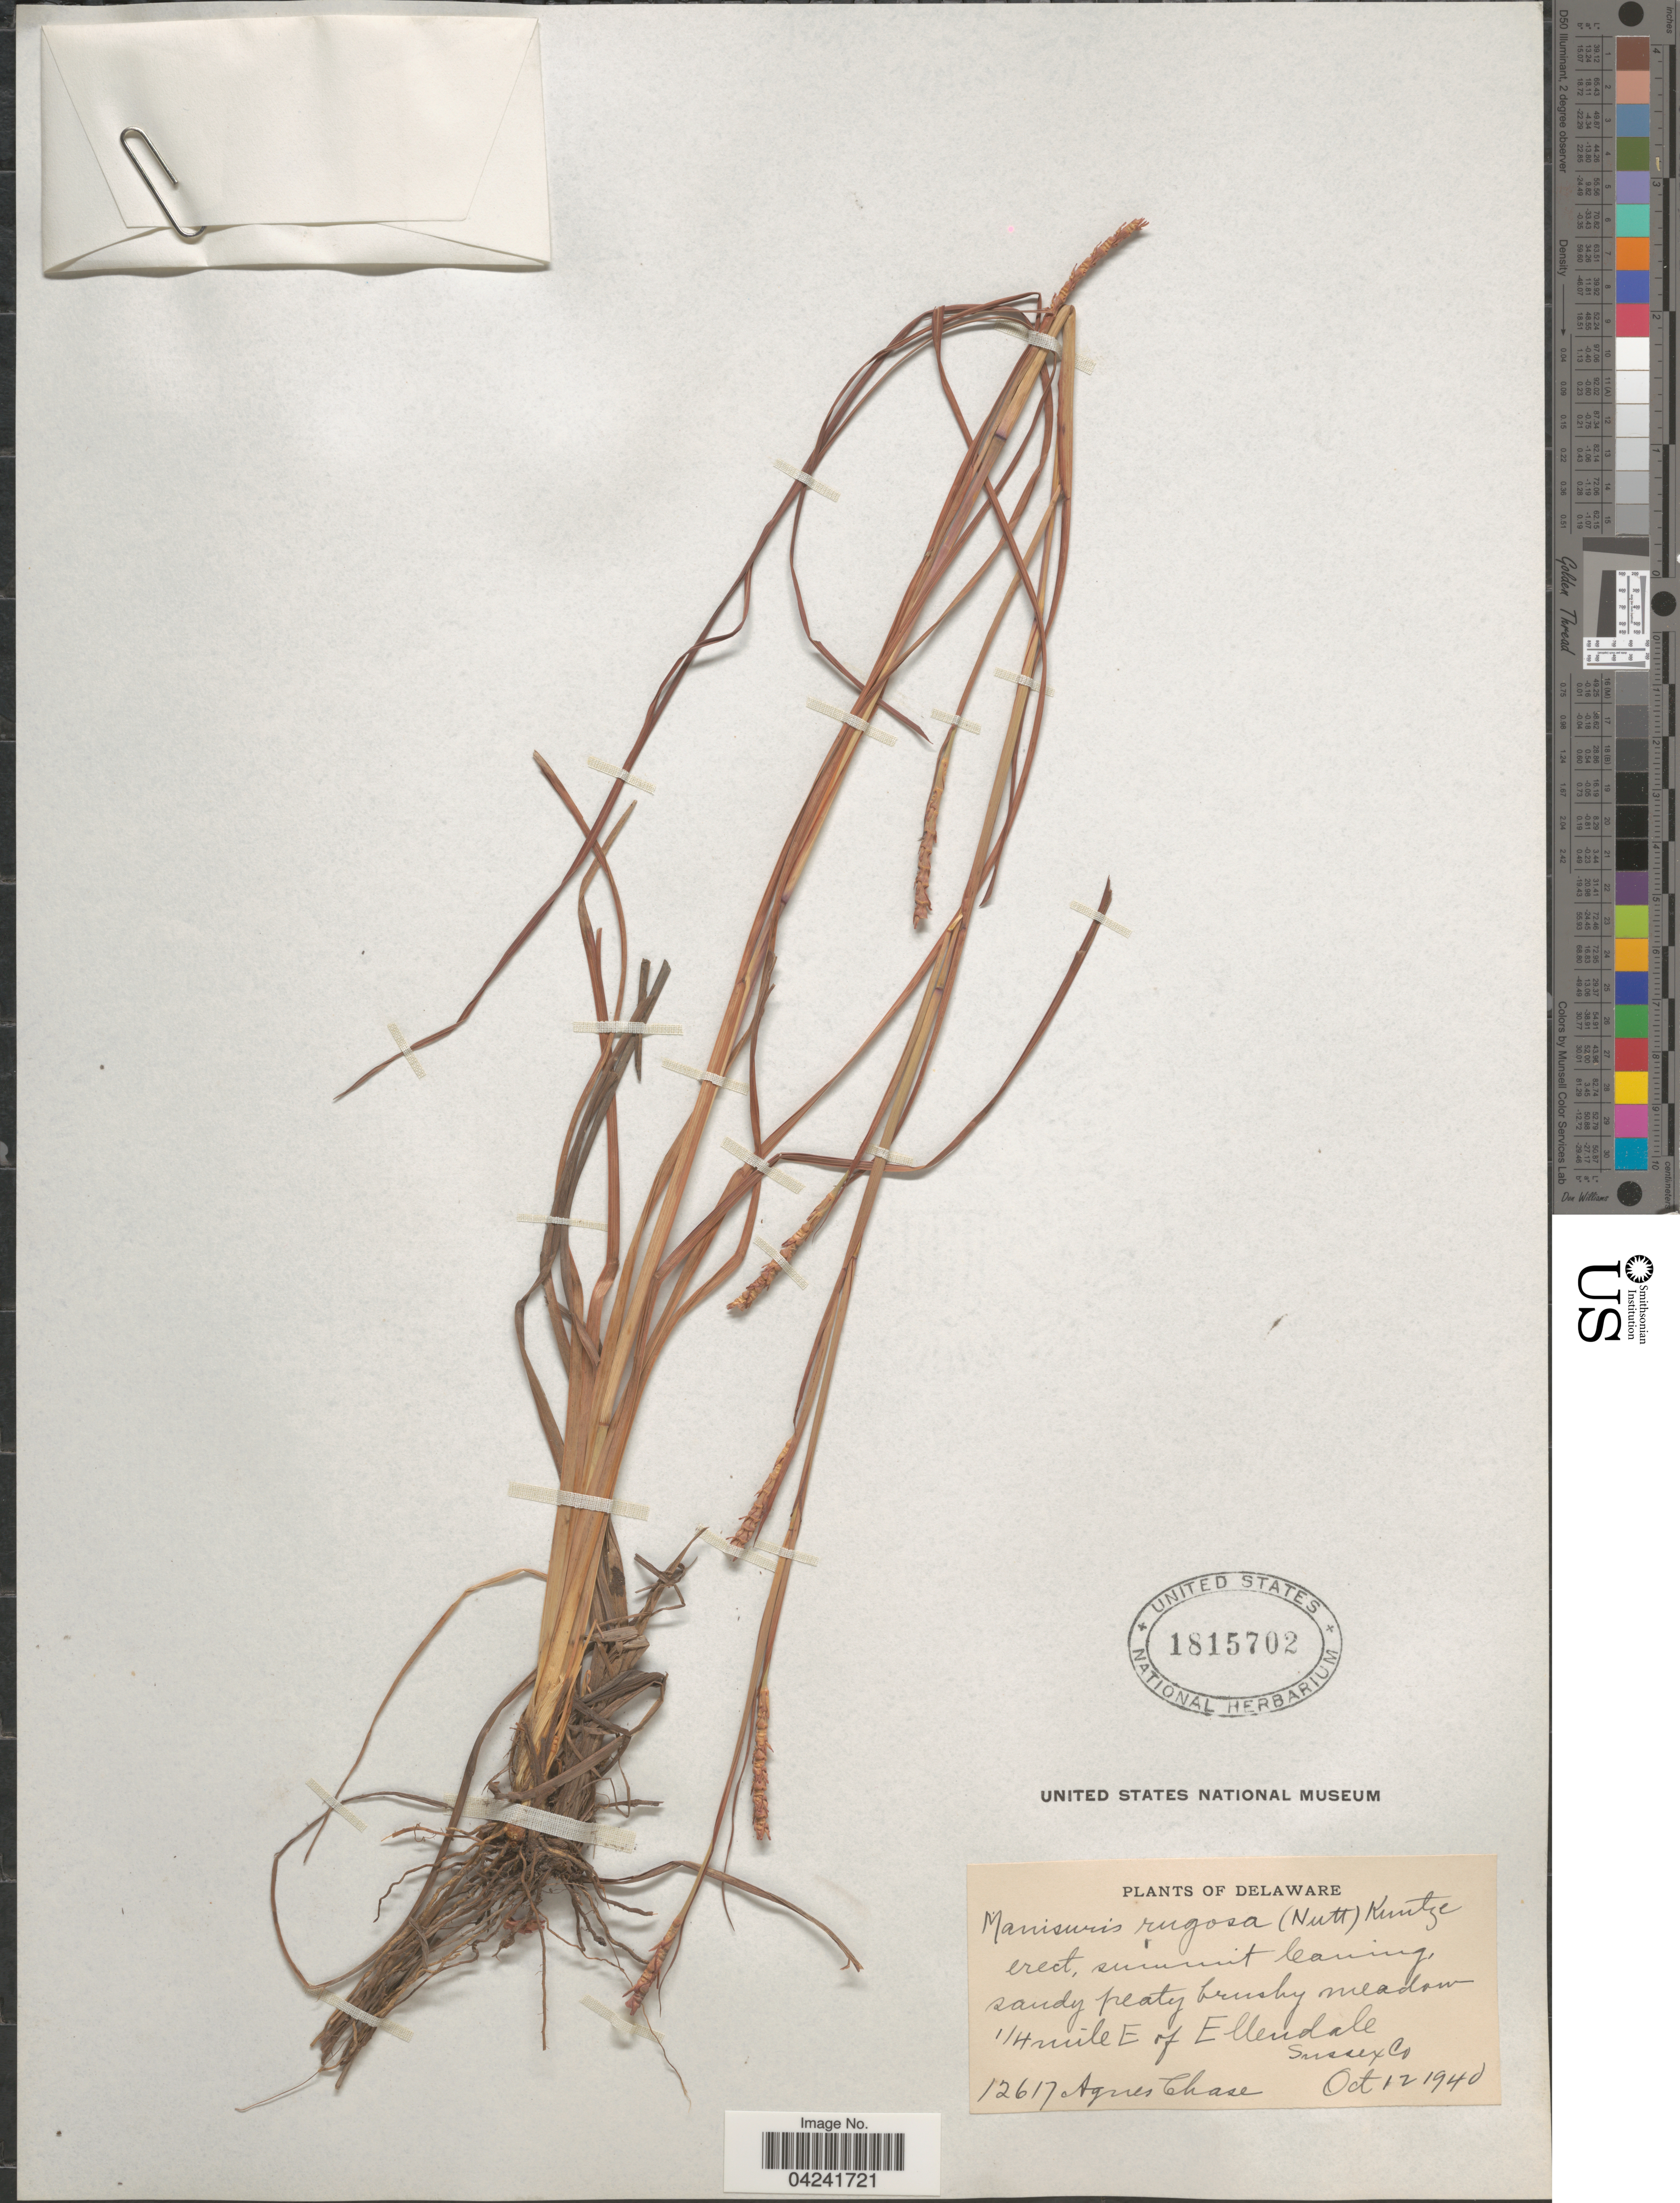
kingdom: Plantae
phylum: Tracheophyta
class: Liliopsida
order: Poales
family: Poaceae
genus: Mnesithea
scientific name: Mnesithea rugosa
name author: (Nutt.) de Koning & Sosef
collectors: A. Chase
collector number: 12617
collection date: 1940-10-12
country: United States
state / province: Delaware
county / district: Sussex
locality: ¼ mile E of Ellendale. Sussex Co.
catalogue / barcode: US 1815702